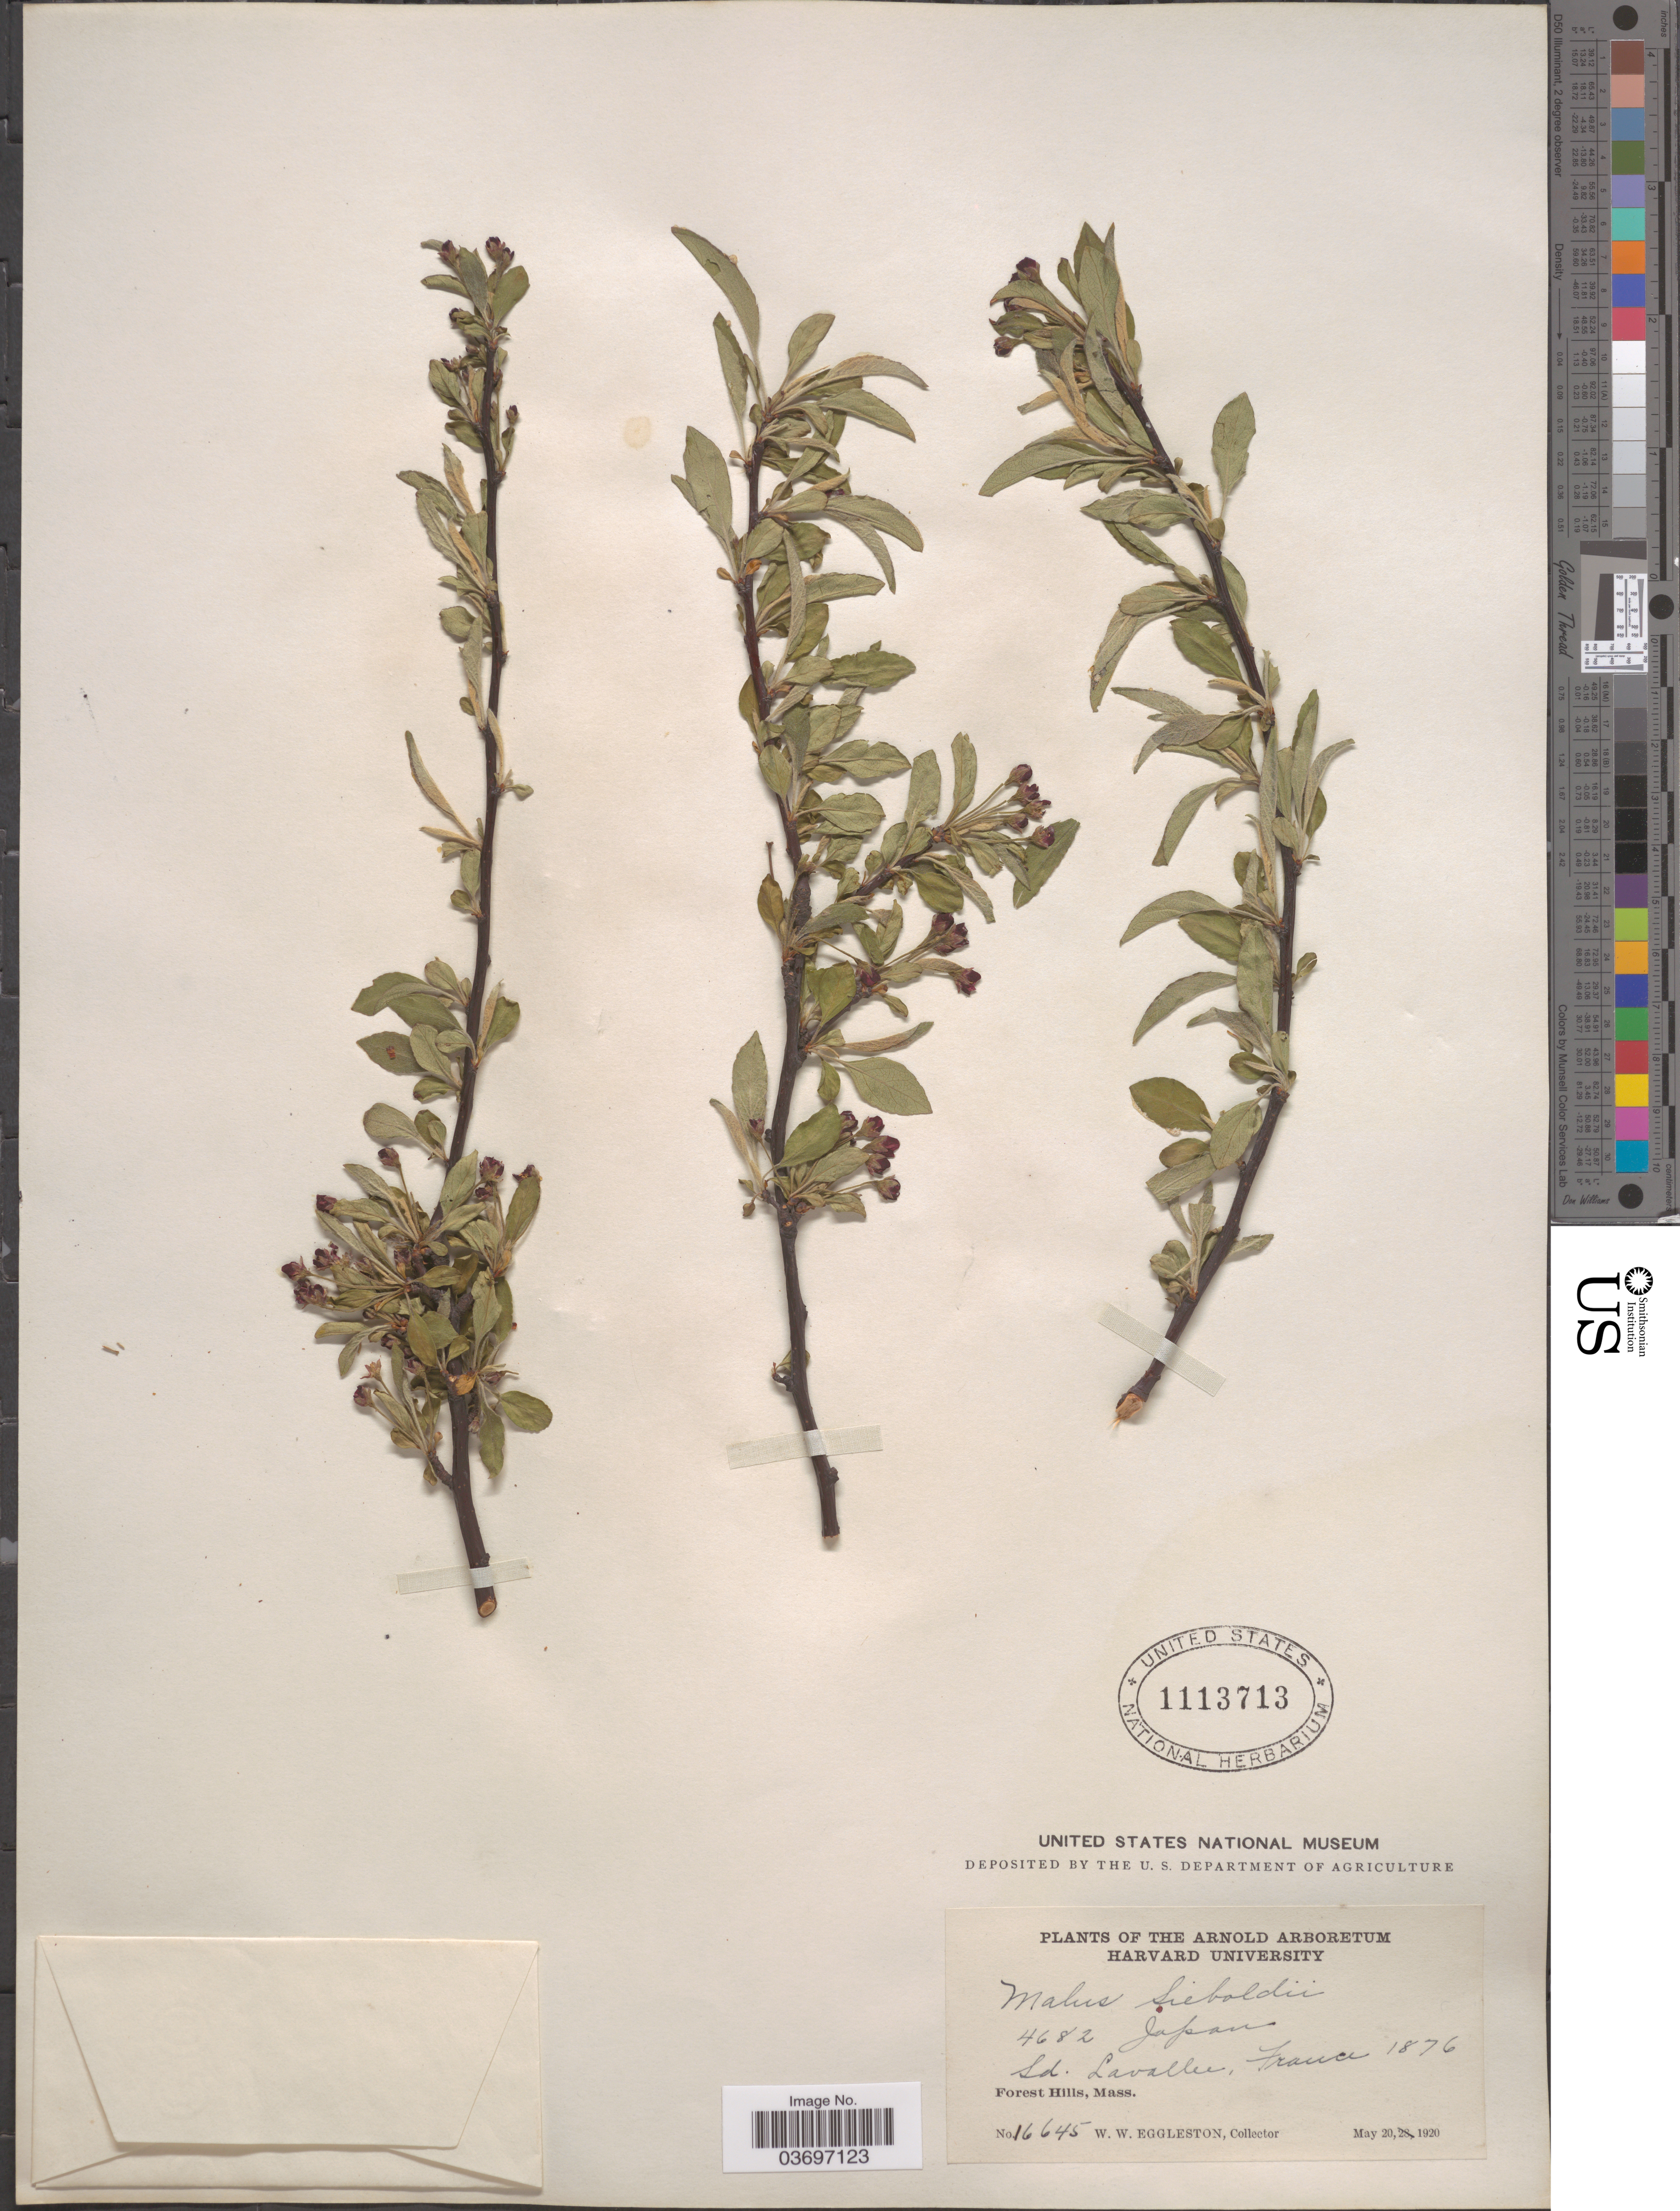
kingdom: Plantae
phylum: Tracheophyta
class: Magnoliopsida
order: Rosales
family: Rosaceae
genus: Malus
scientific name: Malus sieboldii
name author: Rehder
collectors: W. W. Eggleston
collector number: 16645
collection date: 1920-05-20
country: United States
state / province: Massachusetts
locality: Forest Hills.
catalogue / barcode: US 1113713